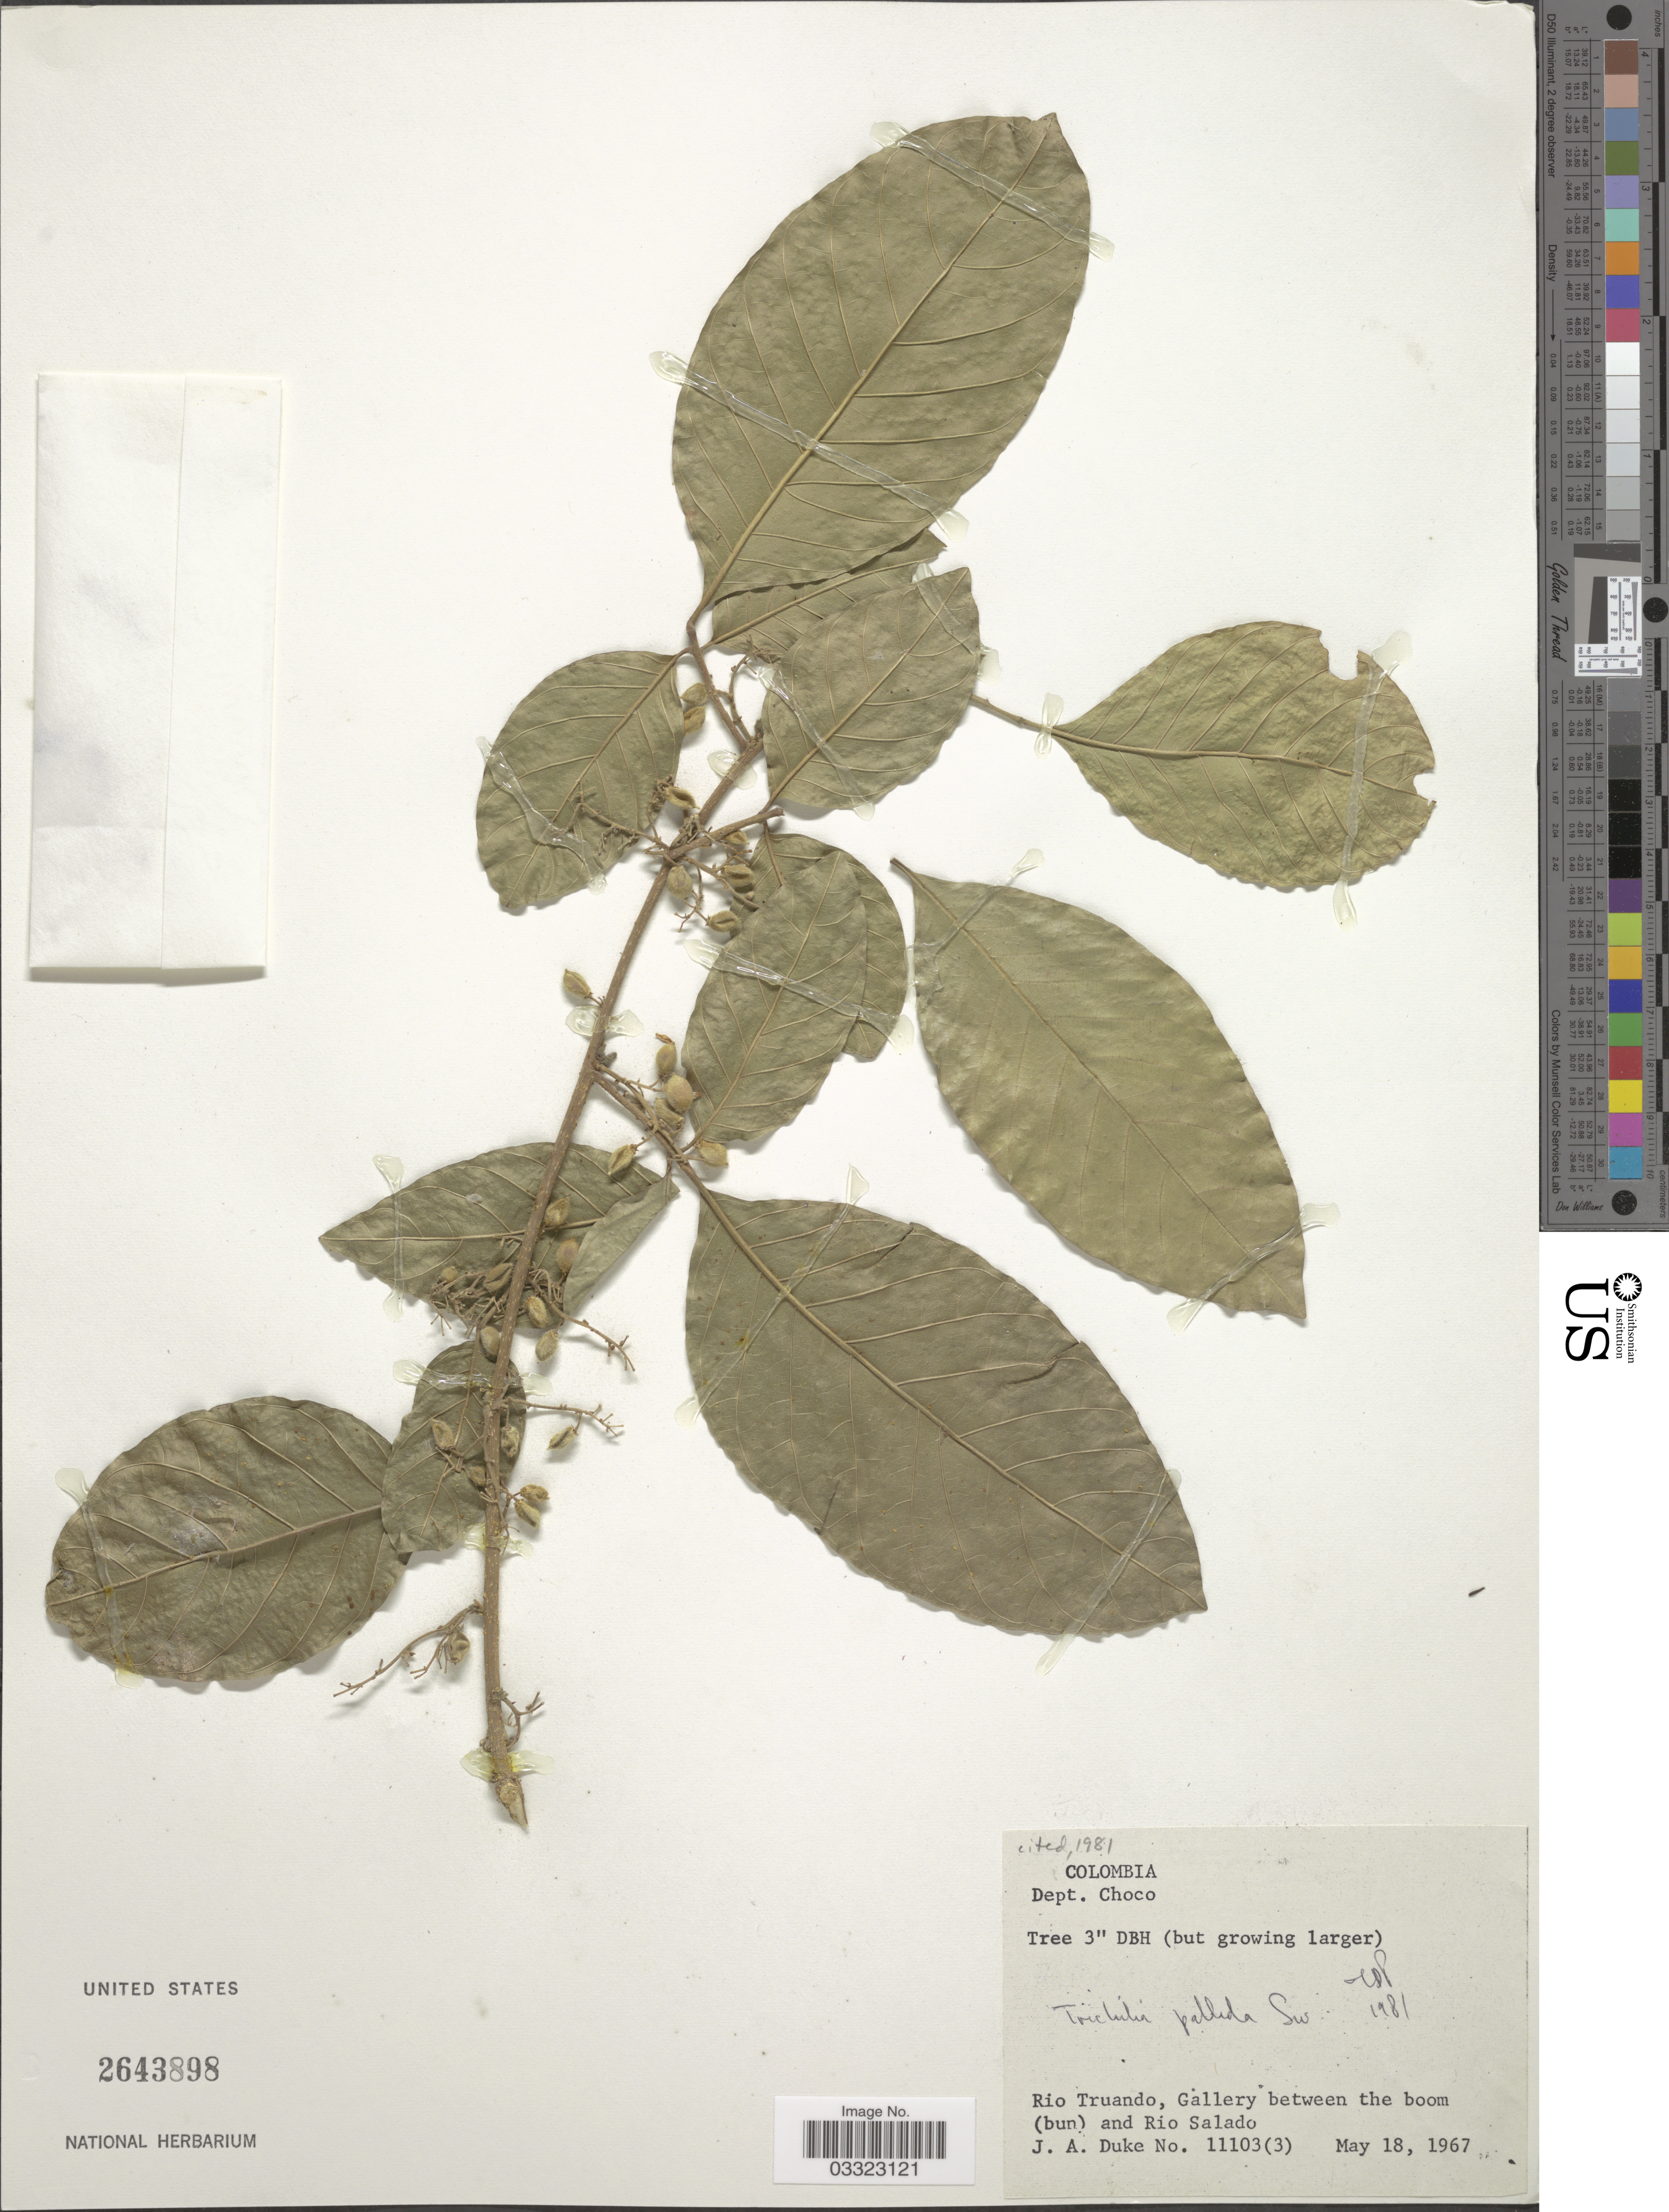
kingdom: Plantae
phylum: Tracheophyta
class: Magnoliopsida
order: Sapindales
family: Meliaceae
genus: Trichilia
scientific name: Trichilia pallida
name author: Sw.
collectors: J. A. Duke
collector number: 11103 (3)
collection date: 1967-05-18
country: Colombia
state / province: Chocó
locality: Dept. Choco. Rio Truando, Gallery between the boom (bun) and Rio Salado.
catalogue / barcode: US 2643898